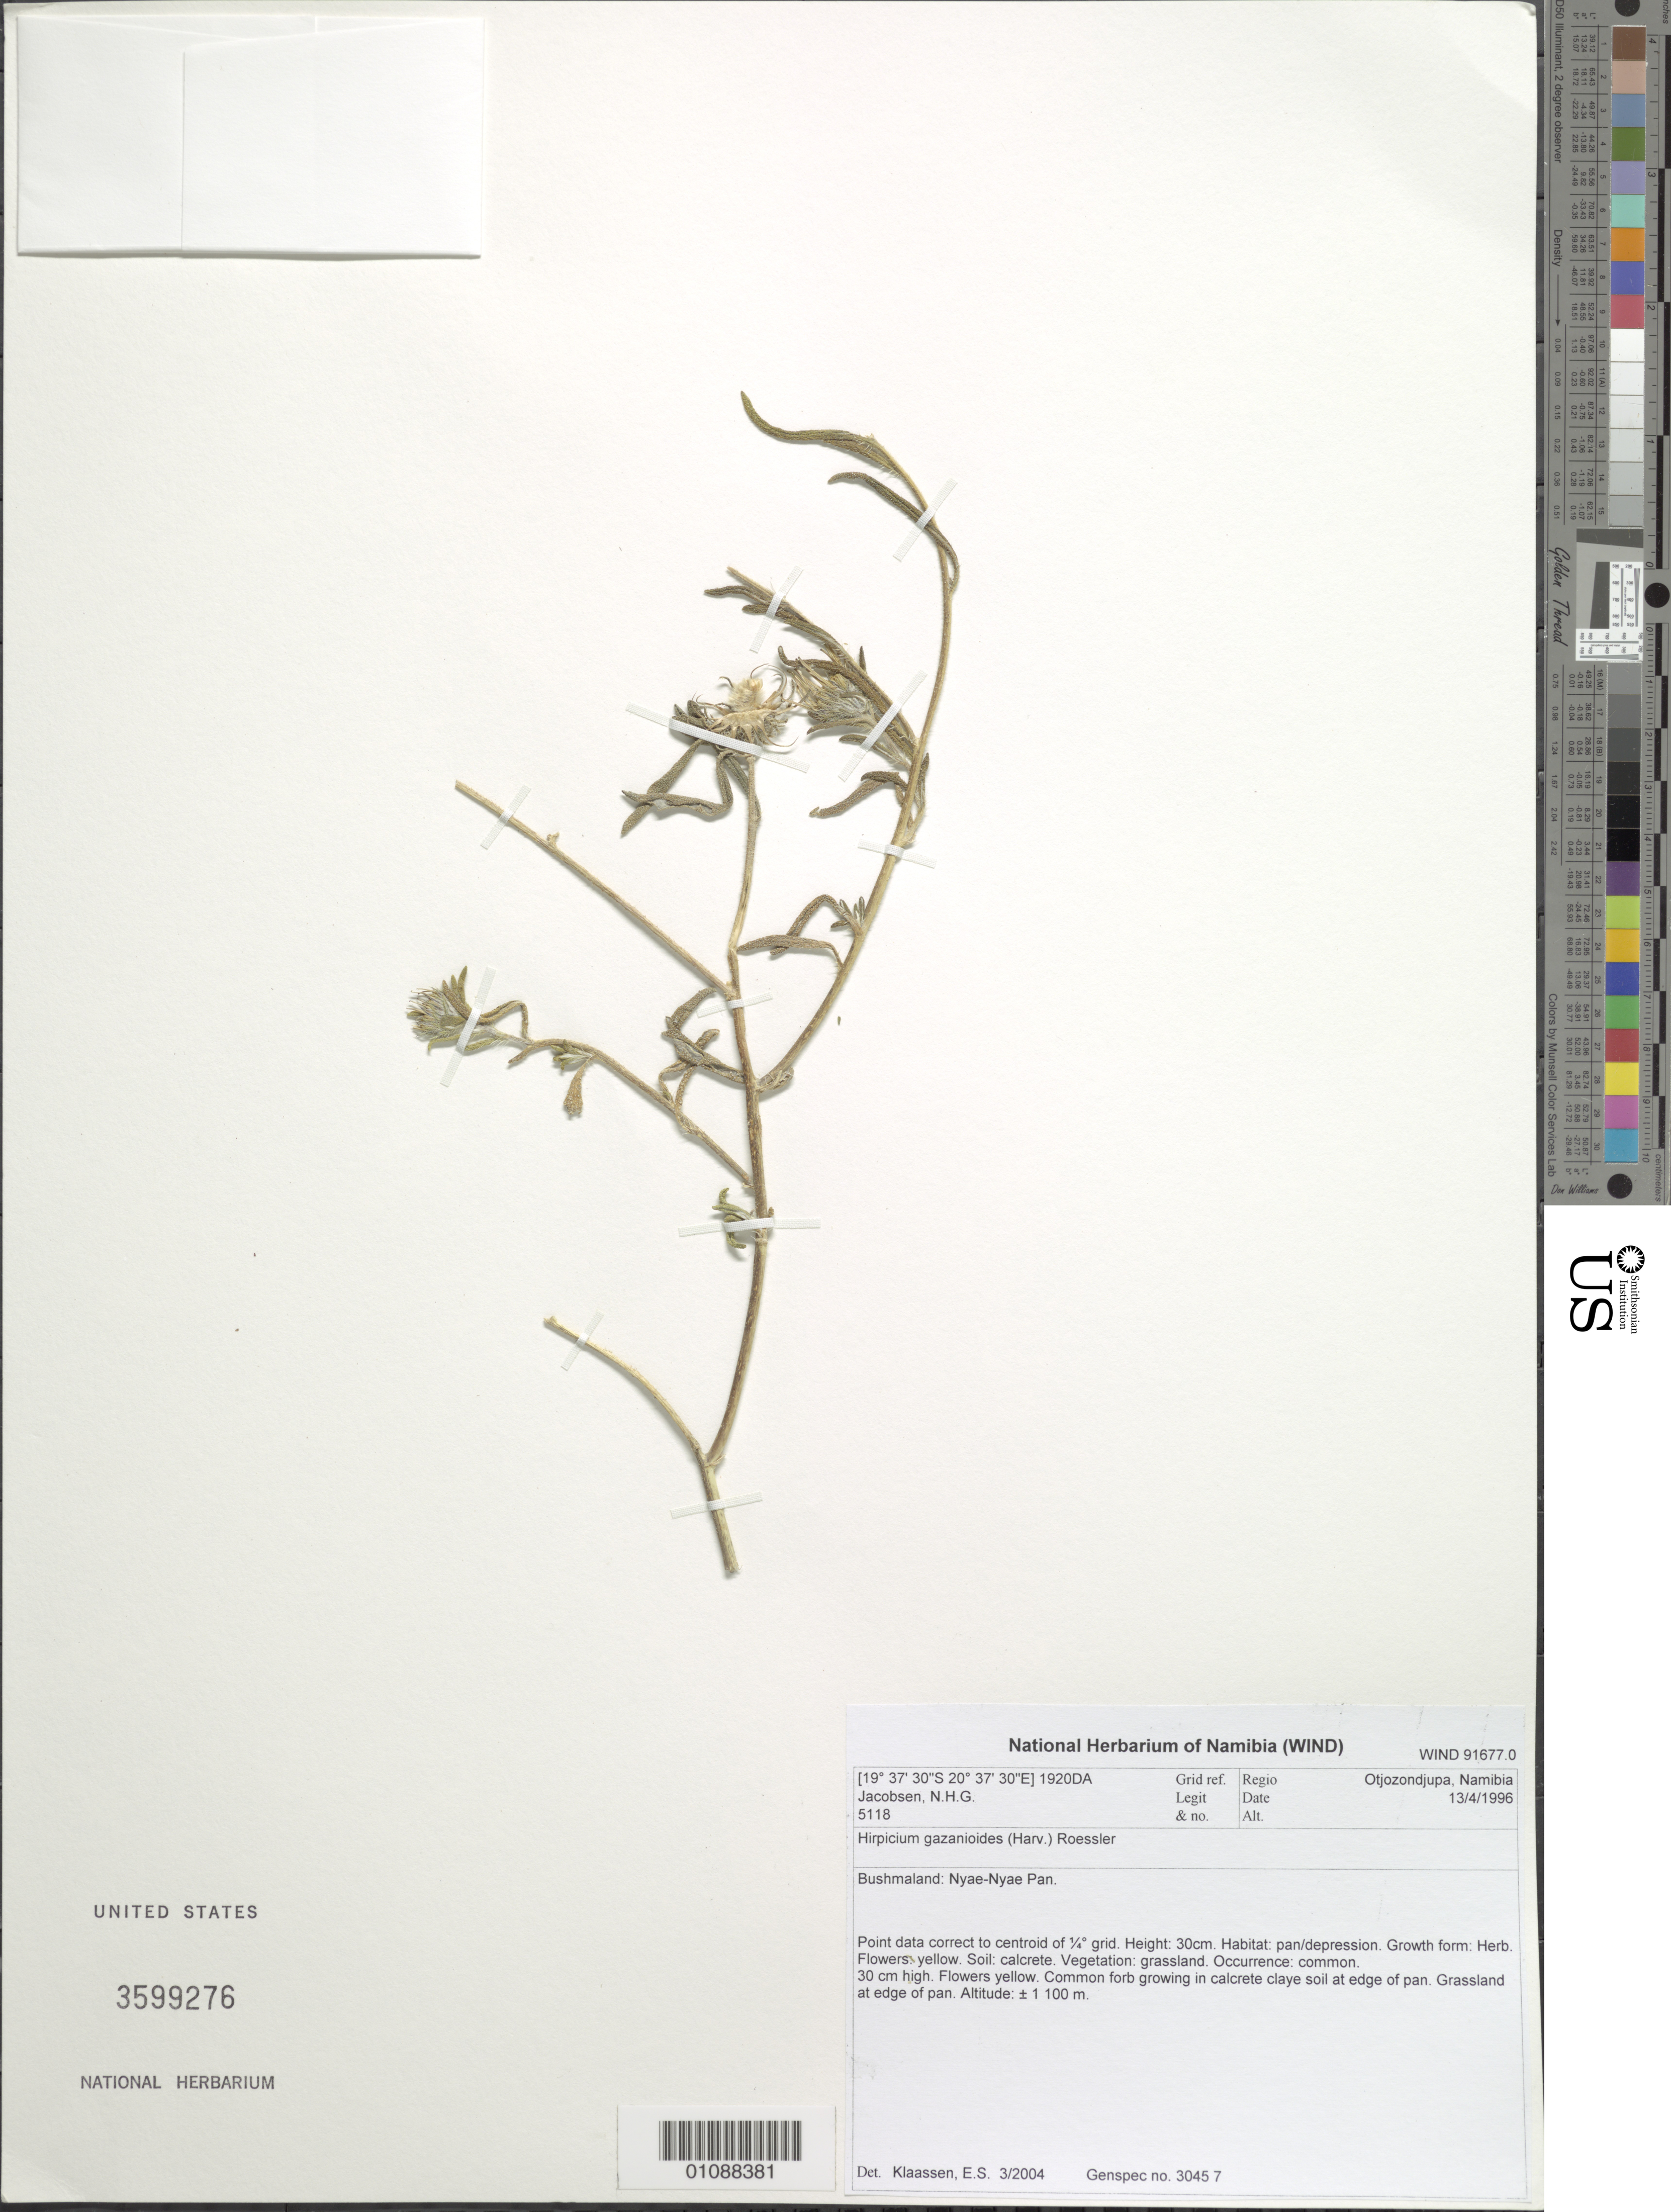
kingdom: Plantae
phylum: Tracheophyta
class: Magnoliopsida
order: Asterales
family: Asteraceae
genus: Hirpicium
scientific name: Hirpicium gazanioides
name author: (Harv.) Roessler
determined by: Klaassen, E. S.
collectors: N. Jacobsen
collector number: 5118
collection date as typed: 13 March 1996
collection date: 1996-03-13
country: Namibia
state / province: Otjozondjupa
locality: Bushmaland: Nyae-Nyae Pan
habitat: Calcrete clay soil at edge of pan. Grassland at edge of pan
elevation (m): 1100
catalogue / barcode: US 3599276